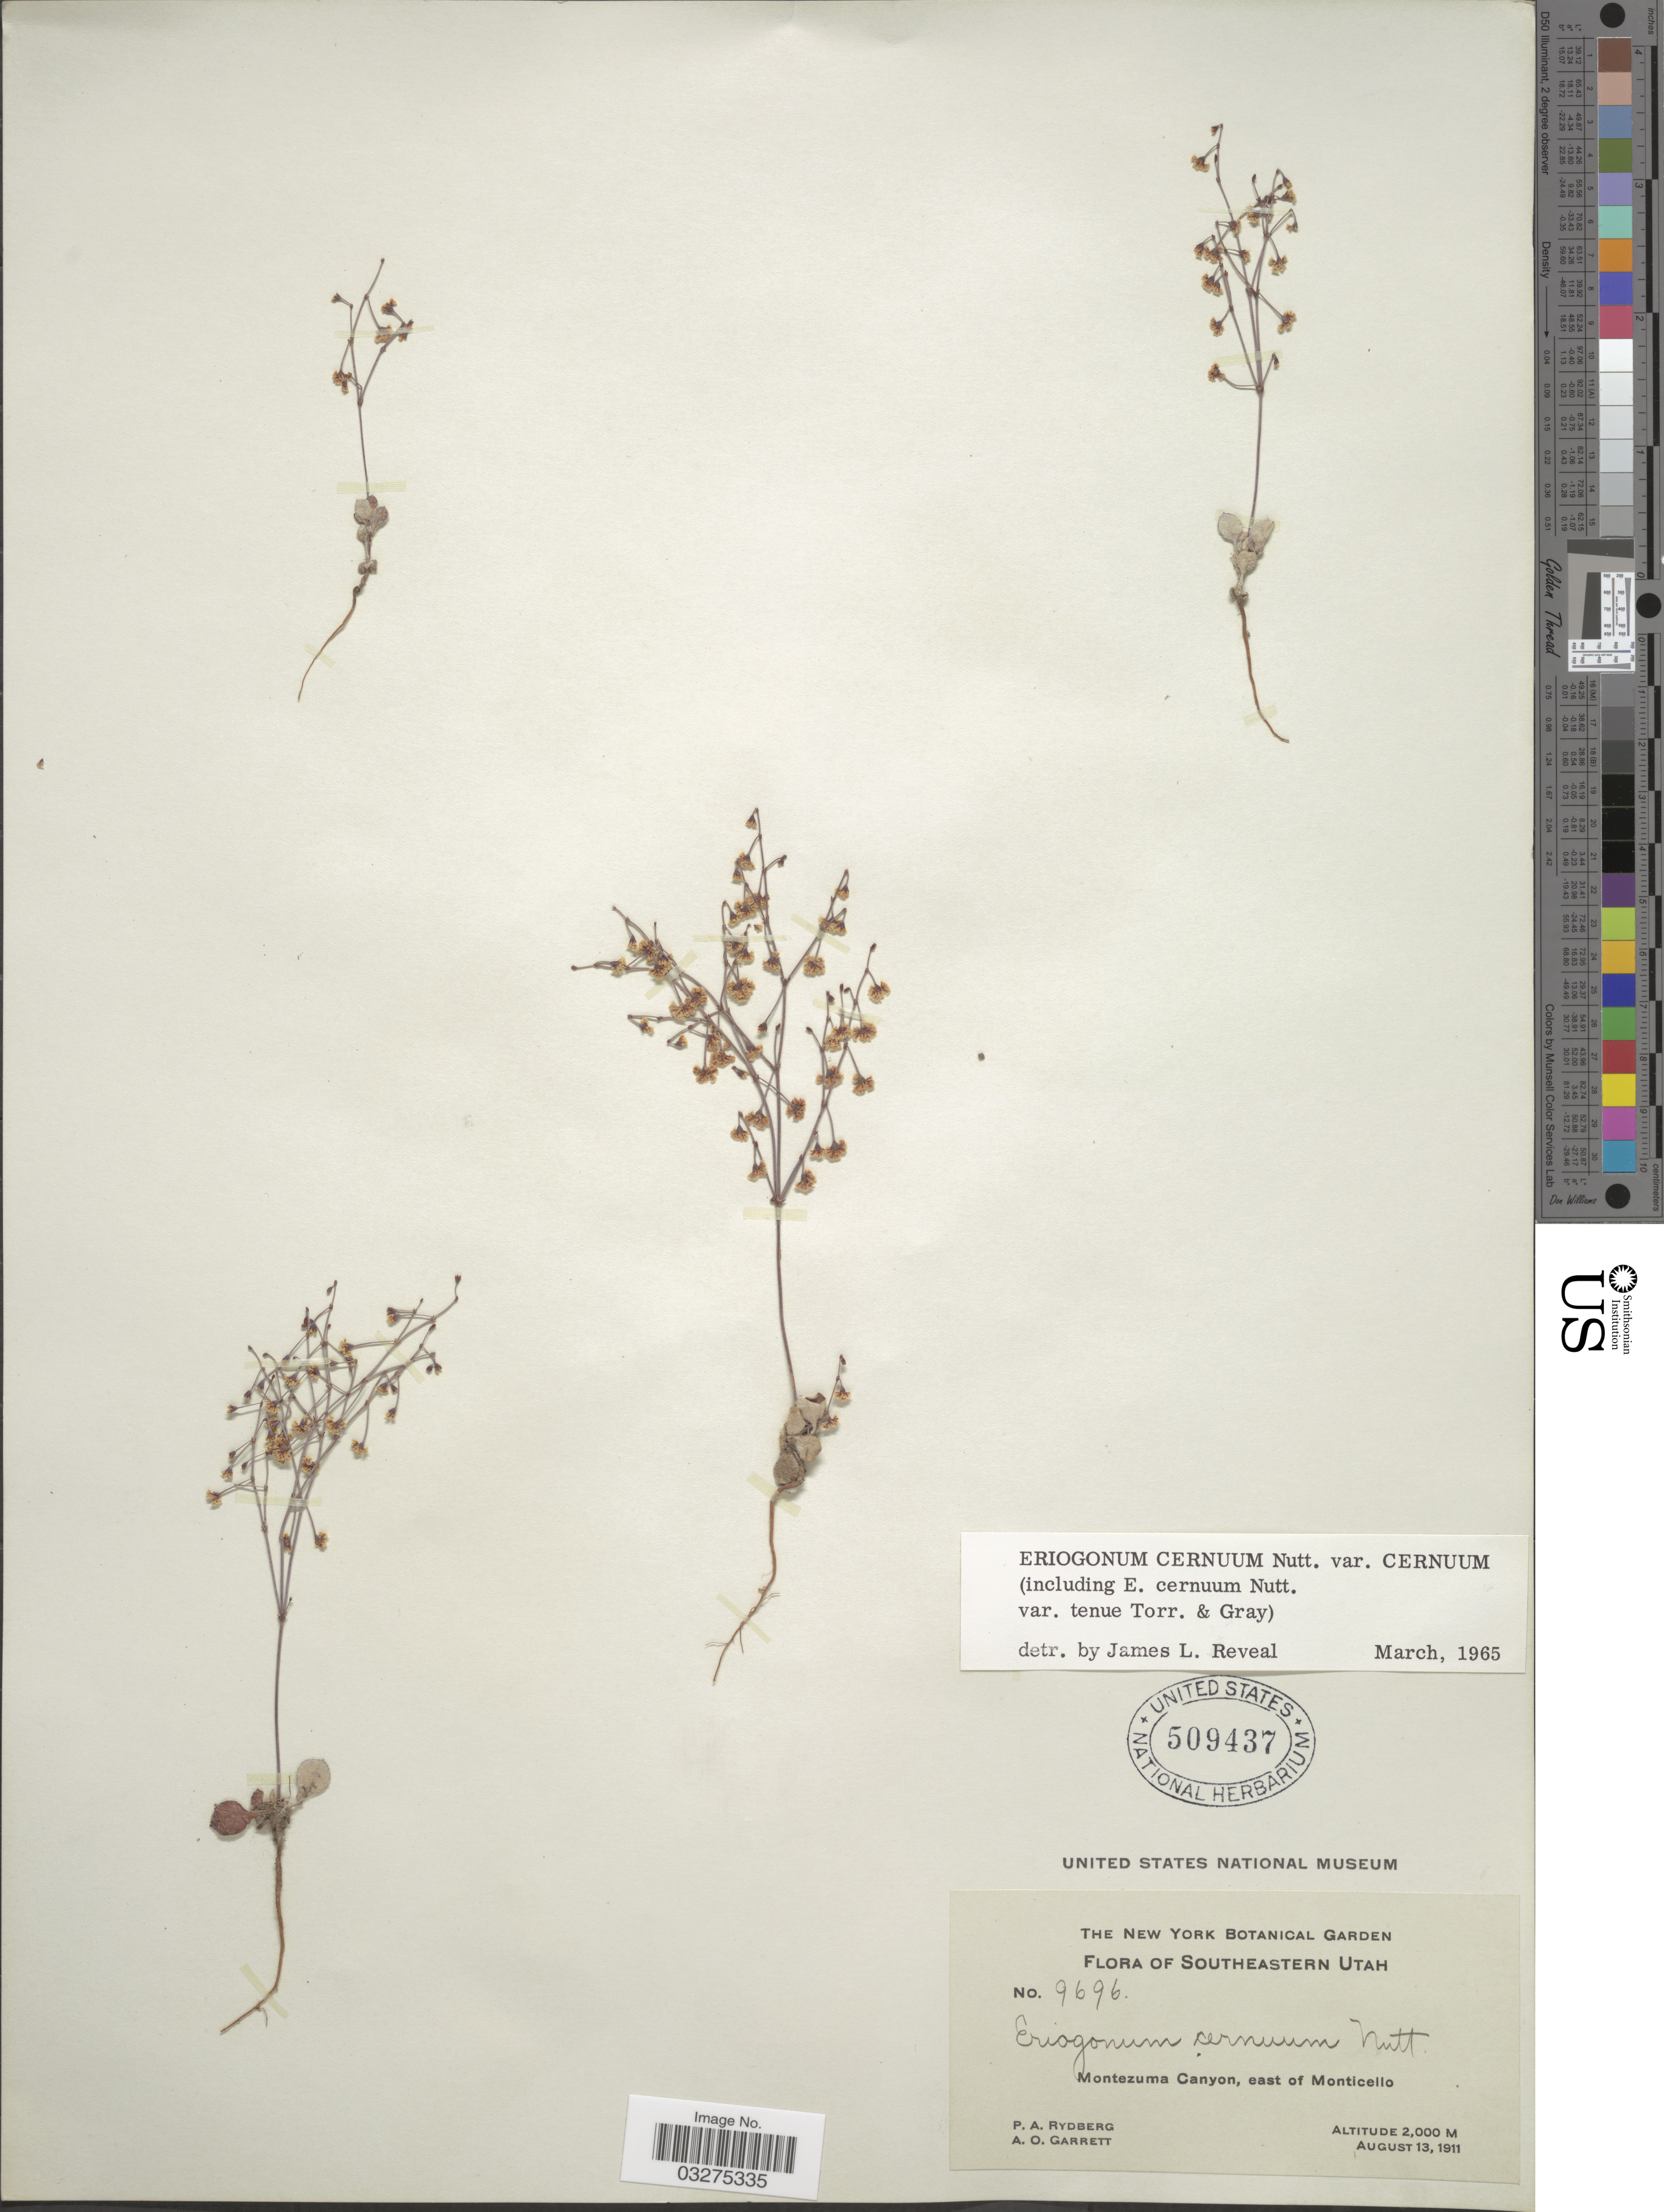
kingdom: Plantae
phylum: Tracheophyta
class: Magnoliopsida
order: Caryophyllales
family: Polygonaceae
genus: Eriogonum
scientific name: Eriogonum cernuum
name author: Nutt.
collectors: P. A. Rydberg & A. O. Garrett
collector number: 9696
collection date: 1911-08-13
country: United States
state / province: Utah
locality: Southeastern Utah. Montezuma Canyon, east of Monticello.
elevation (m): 2000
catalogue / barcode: US 509437